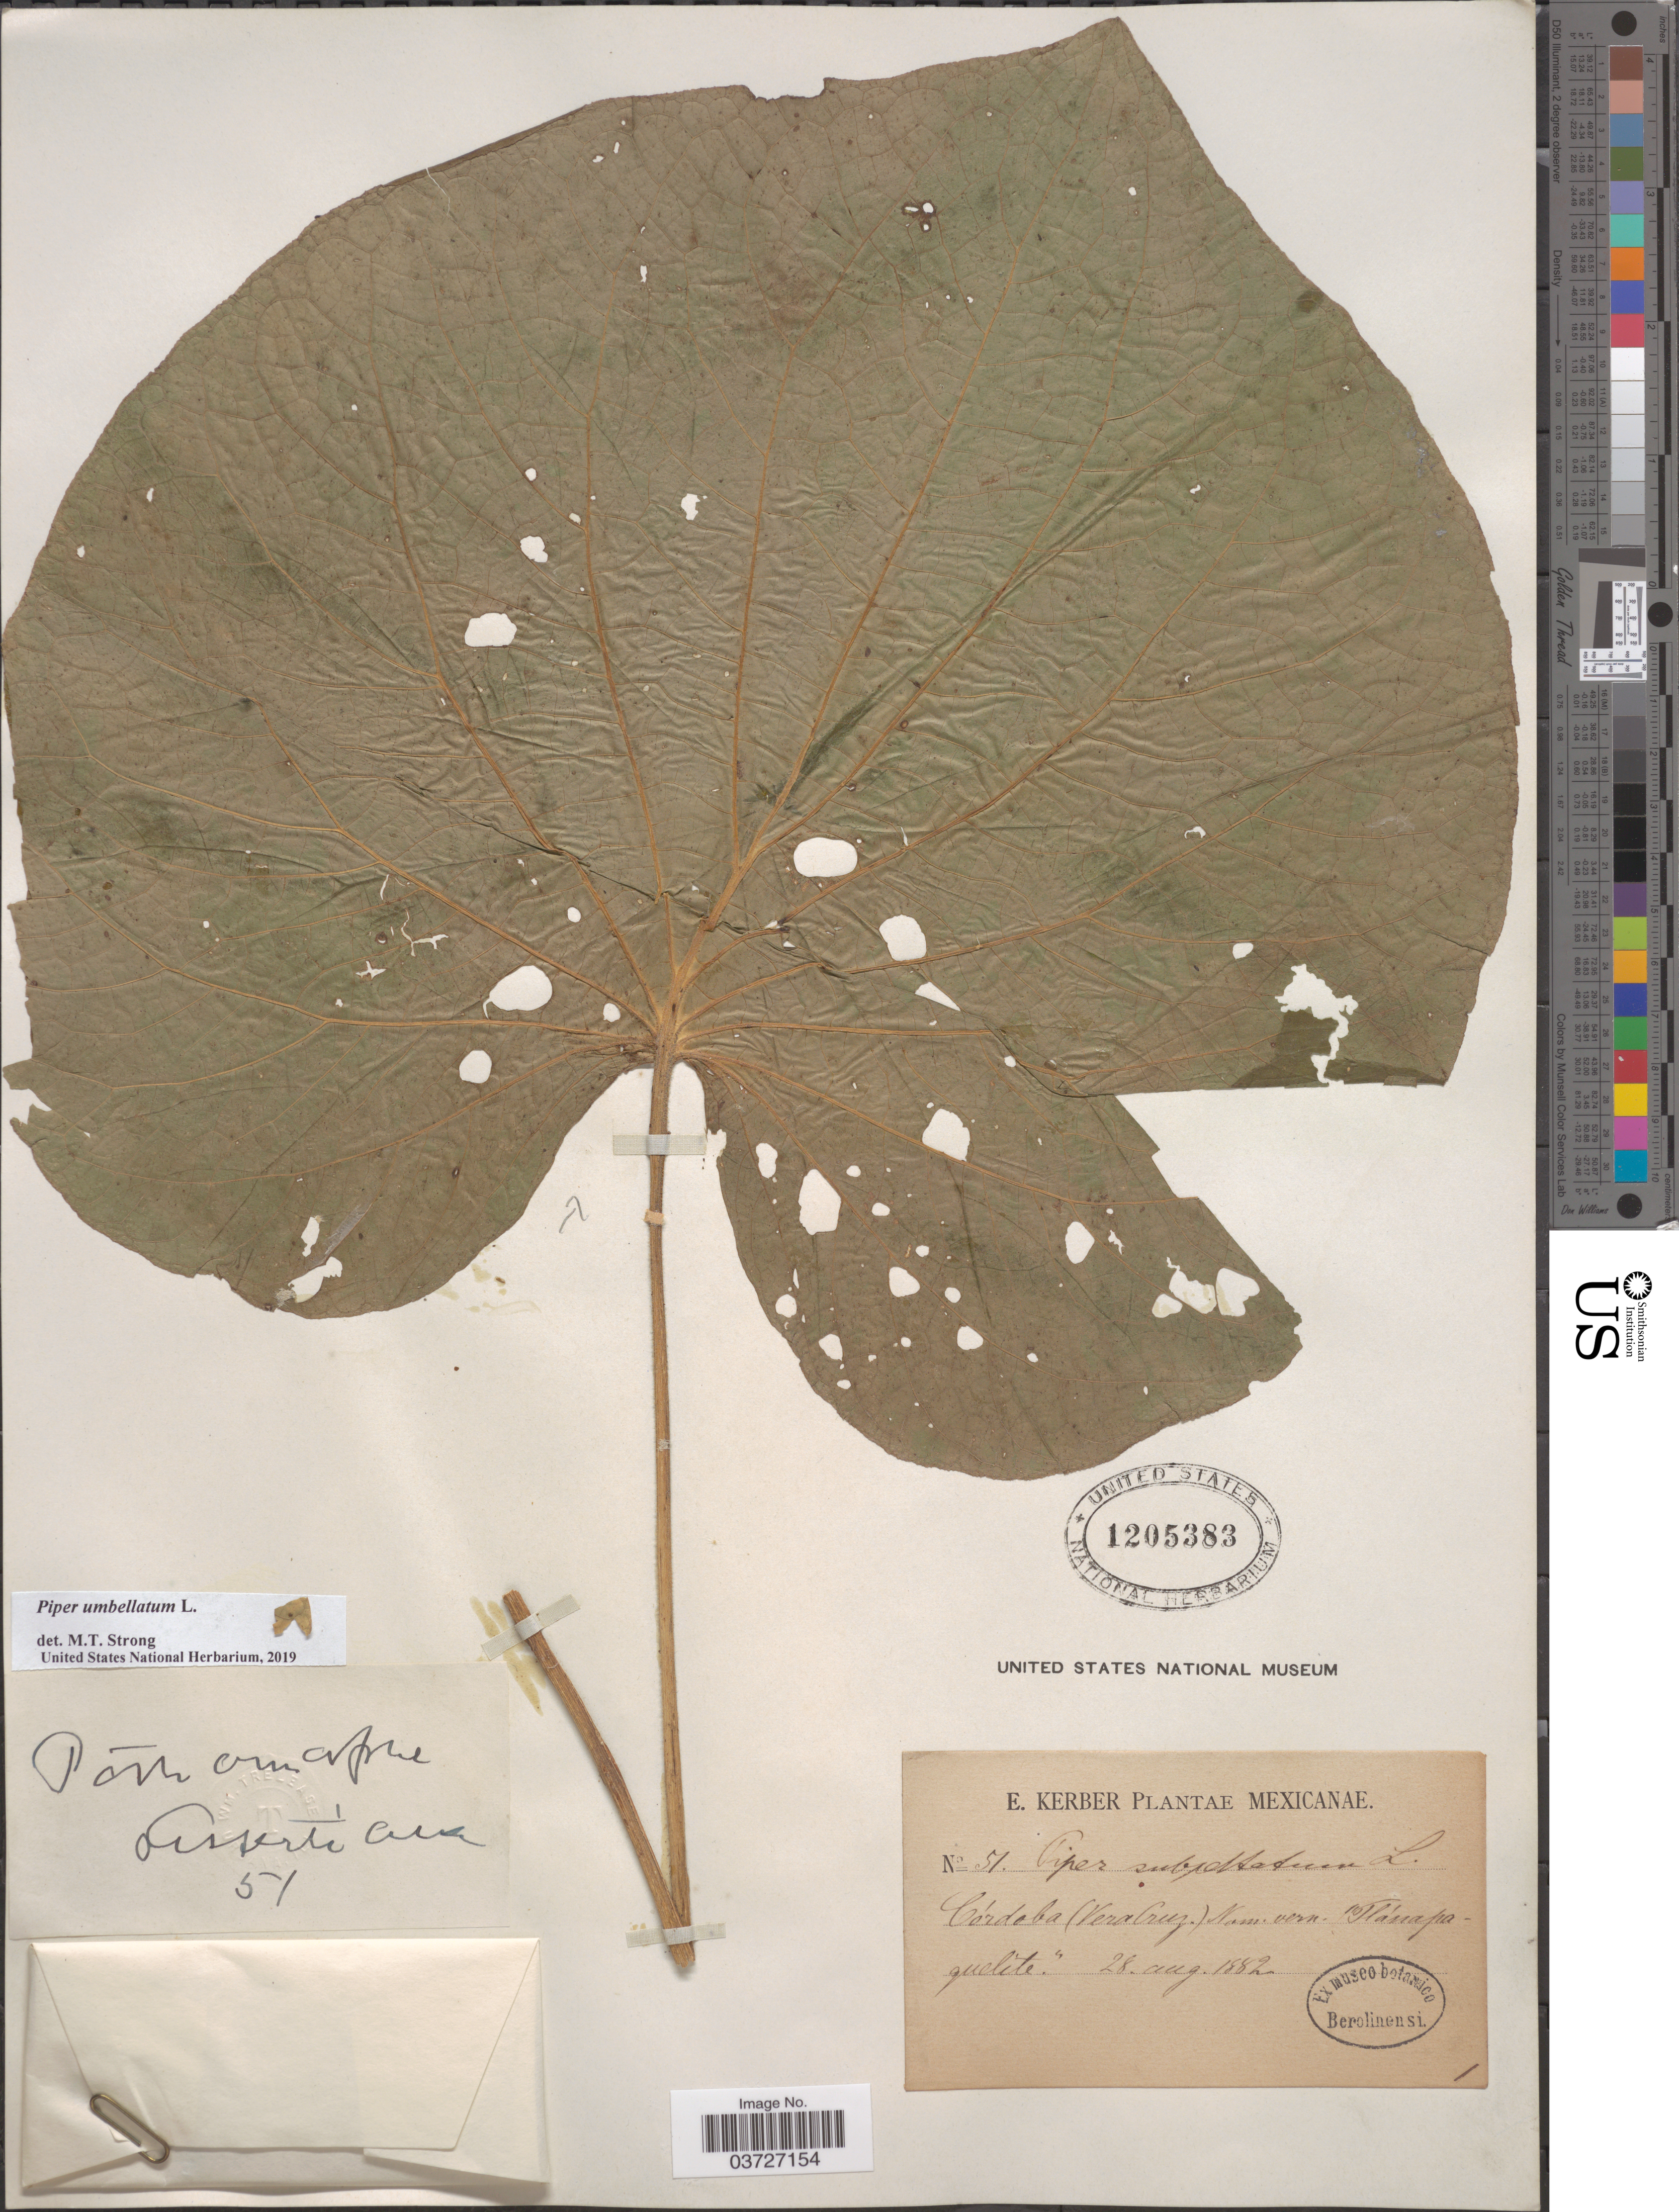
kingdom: Plantae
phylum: Tracheophyta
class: Magnoliopsida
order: Piperales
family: Piperaceae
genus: Piper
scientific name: Piper umbellatum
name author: L.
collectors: E. Kerber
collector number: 51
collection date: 1882-08-28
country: Mexico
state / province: Veracruz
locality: Córdoba (Vera Cruz).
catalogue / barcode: US 1205383